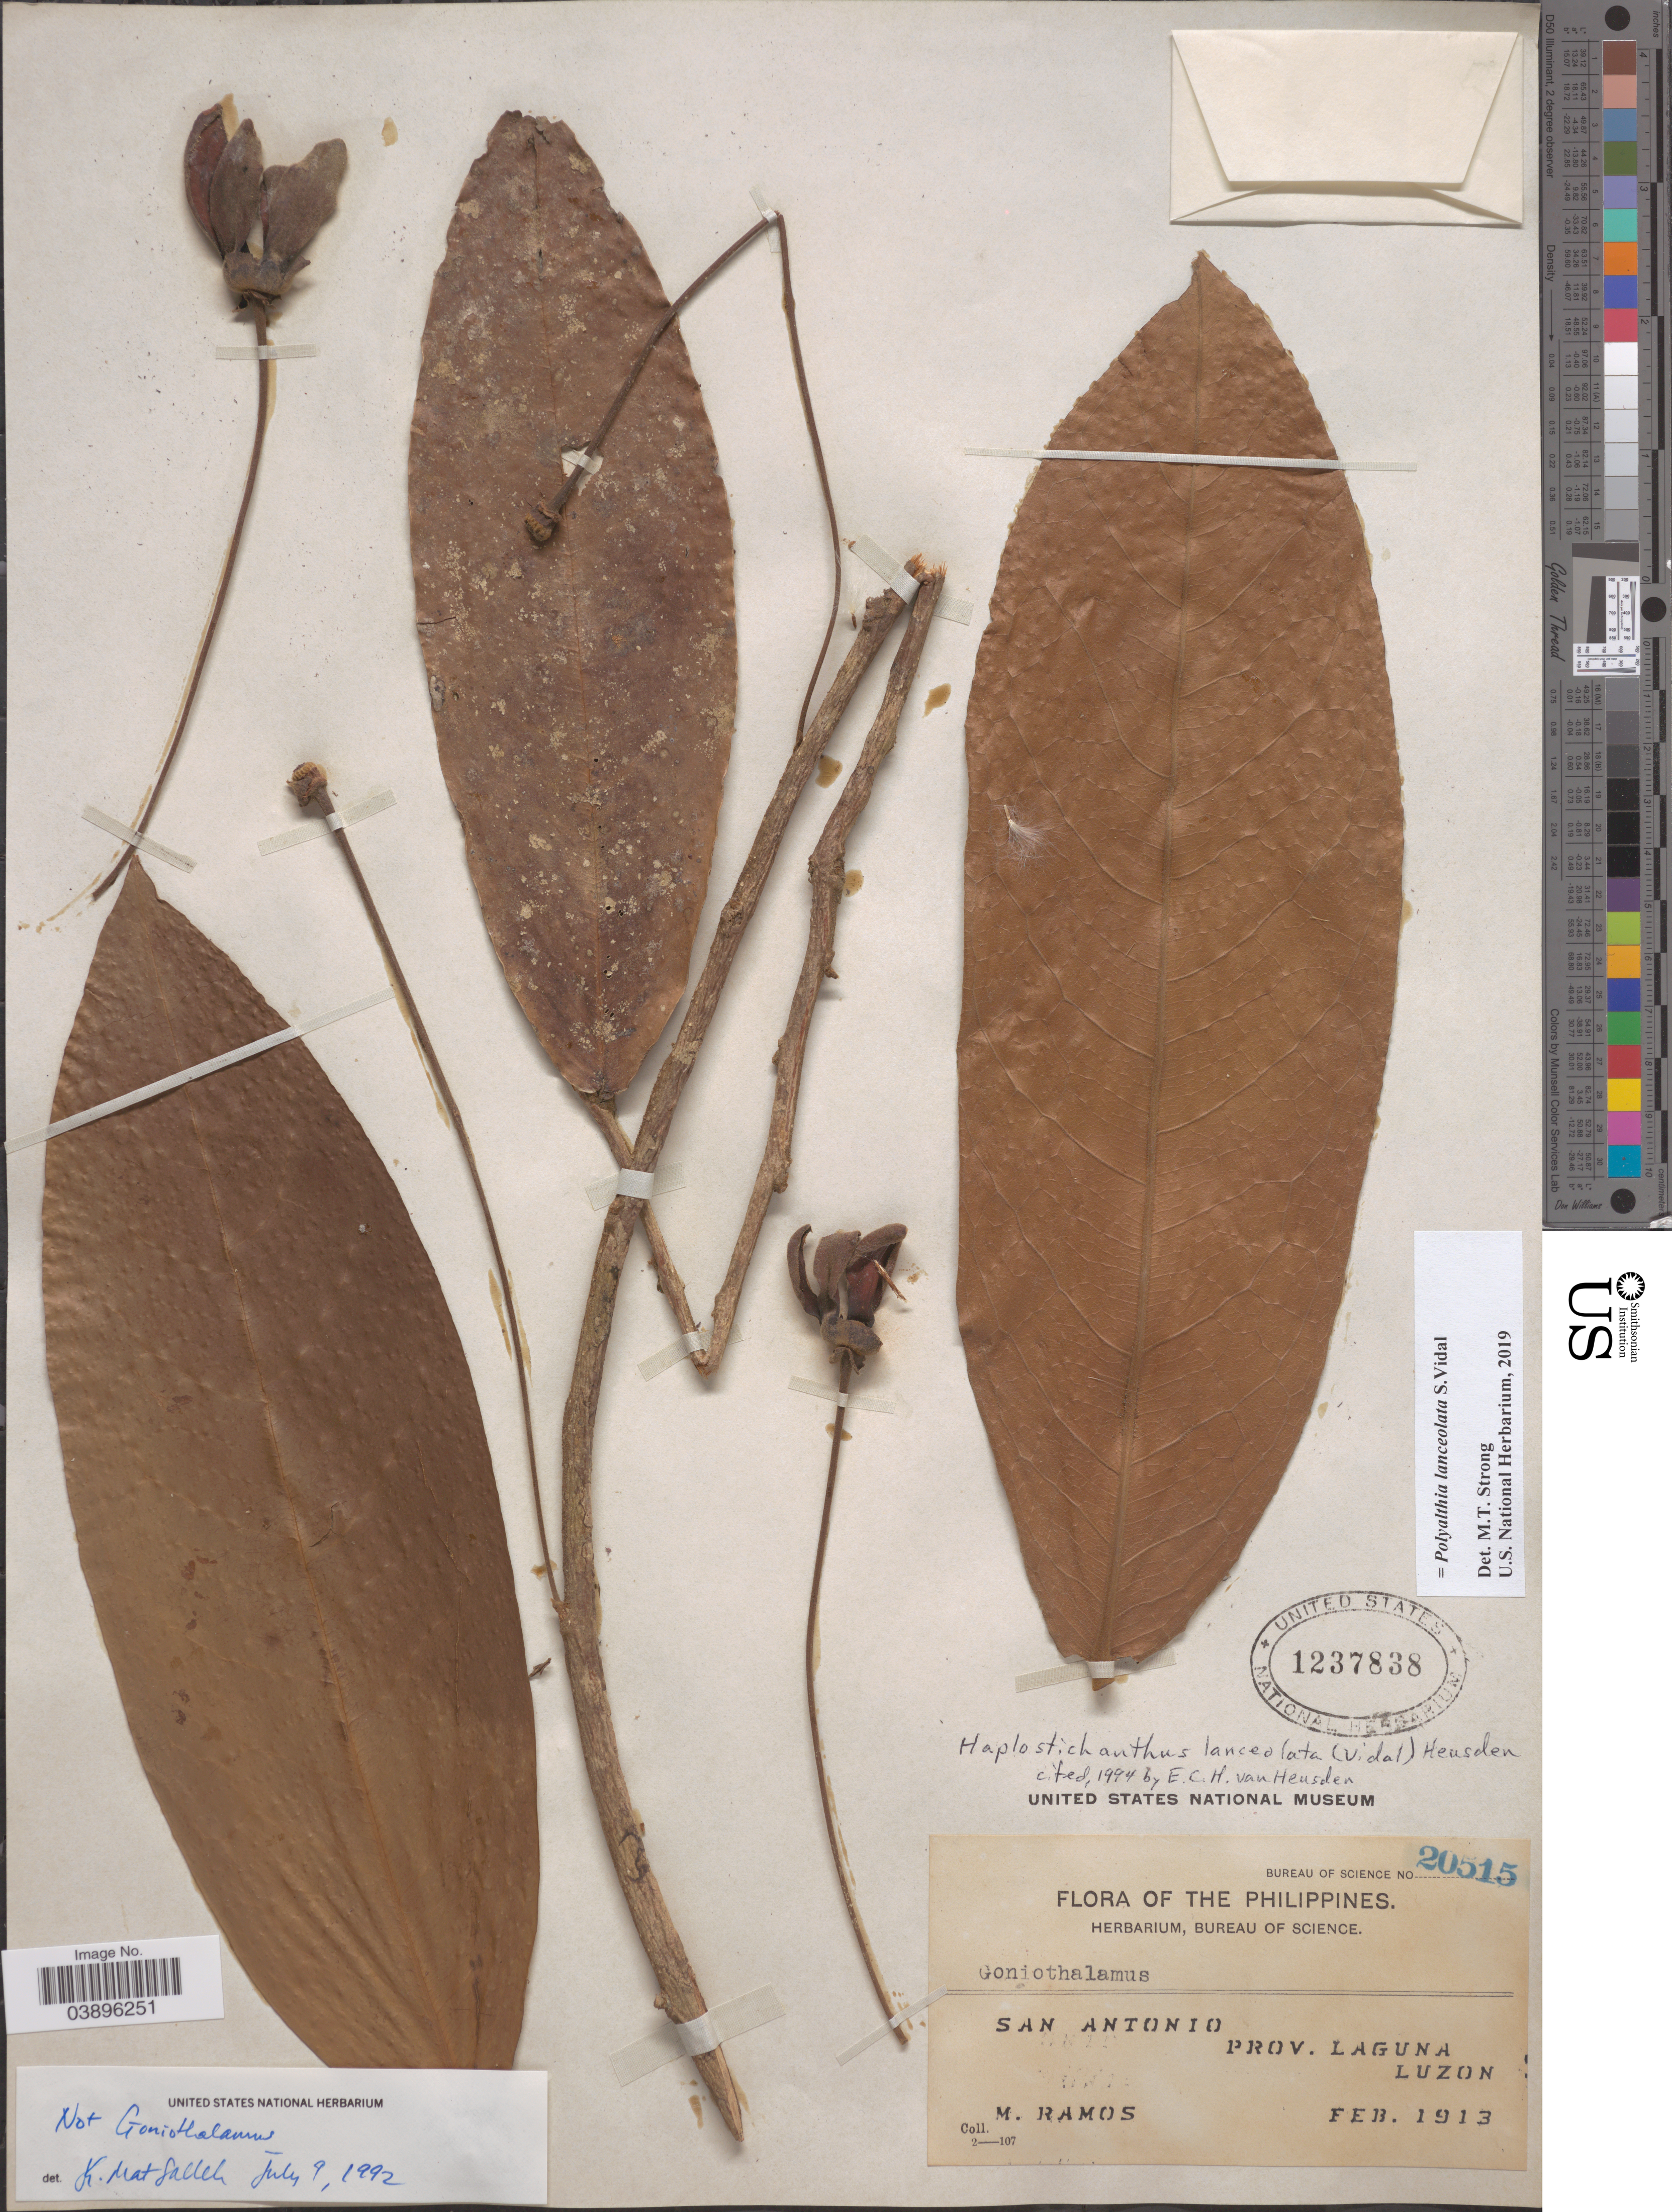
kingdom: Plantae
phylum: Tracheophyta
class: Magnoliopsida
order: Magnoliales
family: Annonaceae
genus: Polyalthia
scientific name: Polyalthia lanceolata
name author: S. Vidal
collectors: M. Ramos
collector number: Bureau of Science 20515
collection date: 1913-02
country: Philippines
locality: San Antonio. Prov. Laguna. Luzon.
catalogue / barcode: US 1237838